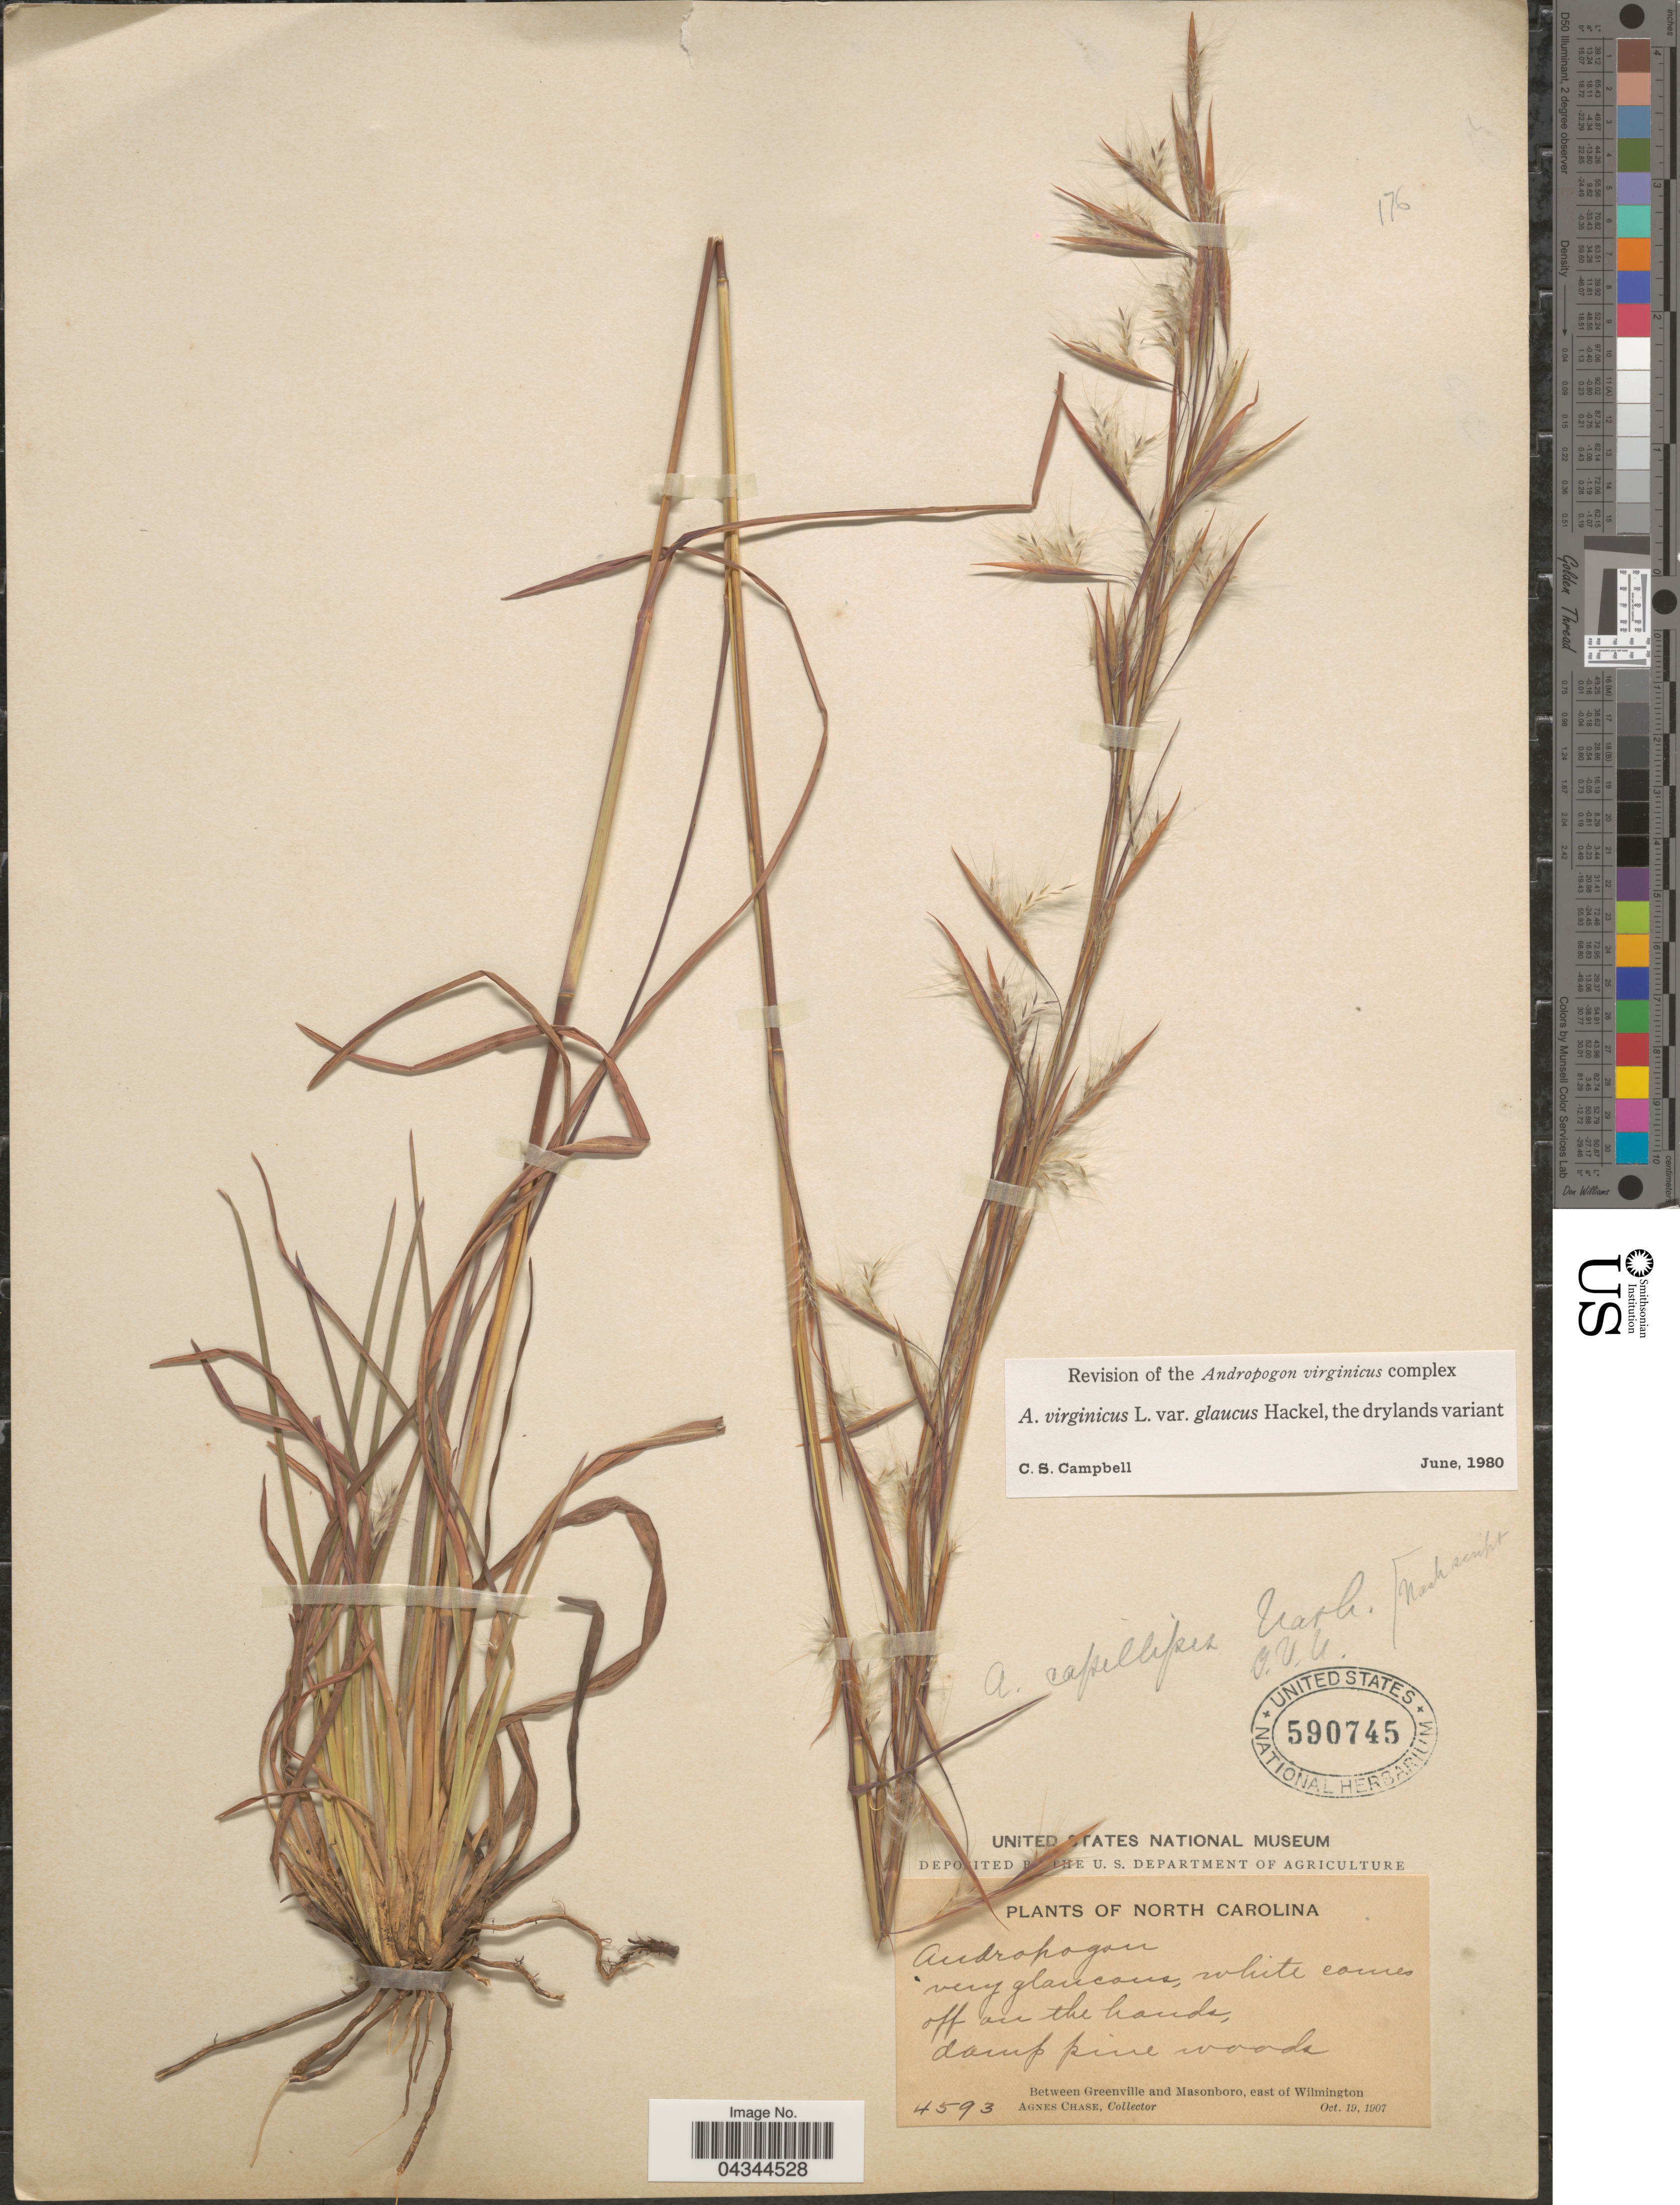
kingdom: Plantae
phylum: Tracheophyta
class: Liliopsida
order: Poales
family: Poaceae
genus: Andropogon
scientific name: Andropogon virginicus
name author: L.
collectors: A. Chase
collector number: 4593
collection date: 1907-10-19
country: United States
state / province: North Carolina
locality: Between Greenville and Masonboro, east of Wilmington.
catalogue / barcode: US 590745